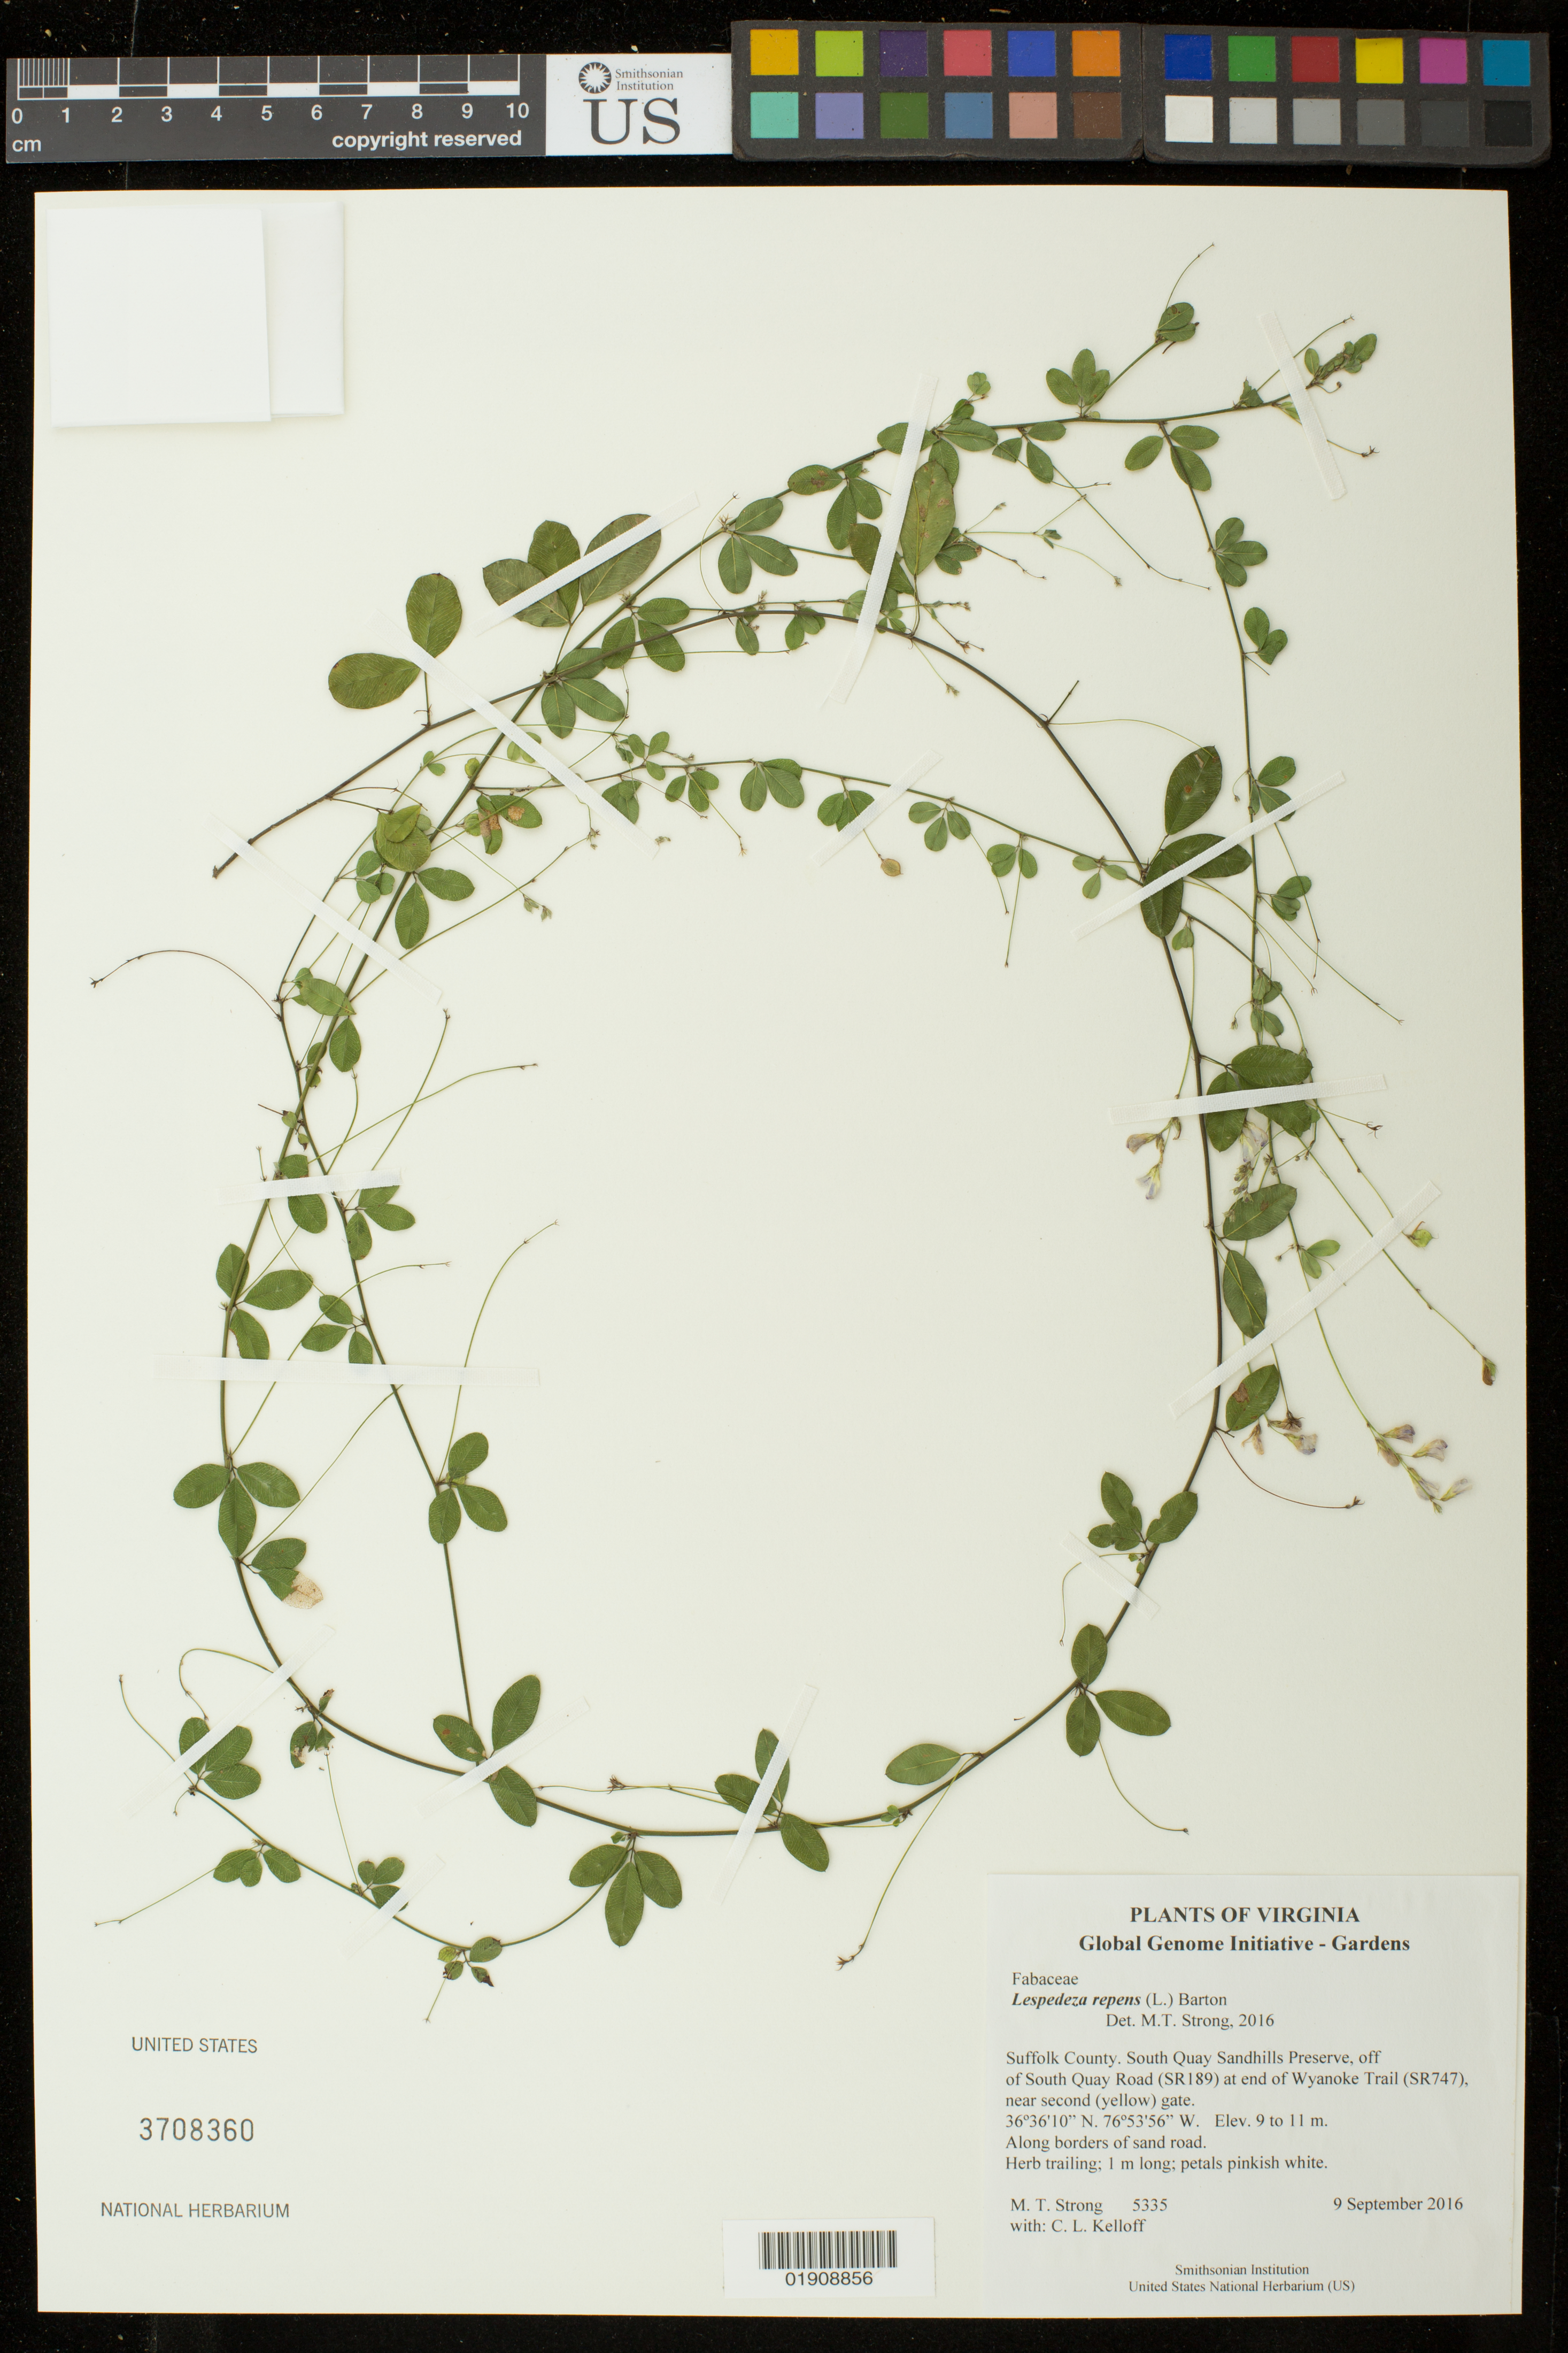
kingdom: Plantae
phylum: Tracheophyta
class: Magnoliopsida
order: Fabales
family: Fabaceae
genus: Lespedeza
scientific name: Lespedeza repens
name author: (L.) W.P.C. Barton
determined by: Strong, Mark T., (BOT), Smithsonian Institution - National Museum of Natural History (UNITED STATES)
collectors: M. T. Strong & C. L. Kelloff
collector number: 5335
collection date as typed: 9 September 2016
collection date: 2016-09-09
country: United States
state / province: Virginia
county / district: City of Suffolk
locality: South Quay Sandhills Preserve. Off of South Quay Road (SR189) at end of Wyanoke Trail (SR747), near second (yellow) gate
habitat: Along borders of sand road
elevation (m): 9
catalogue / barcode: US 3708360